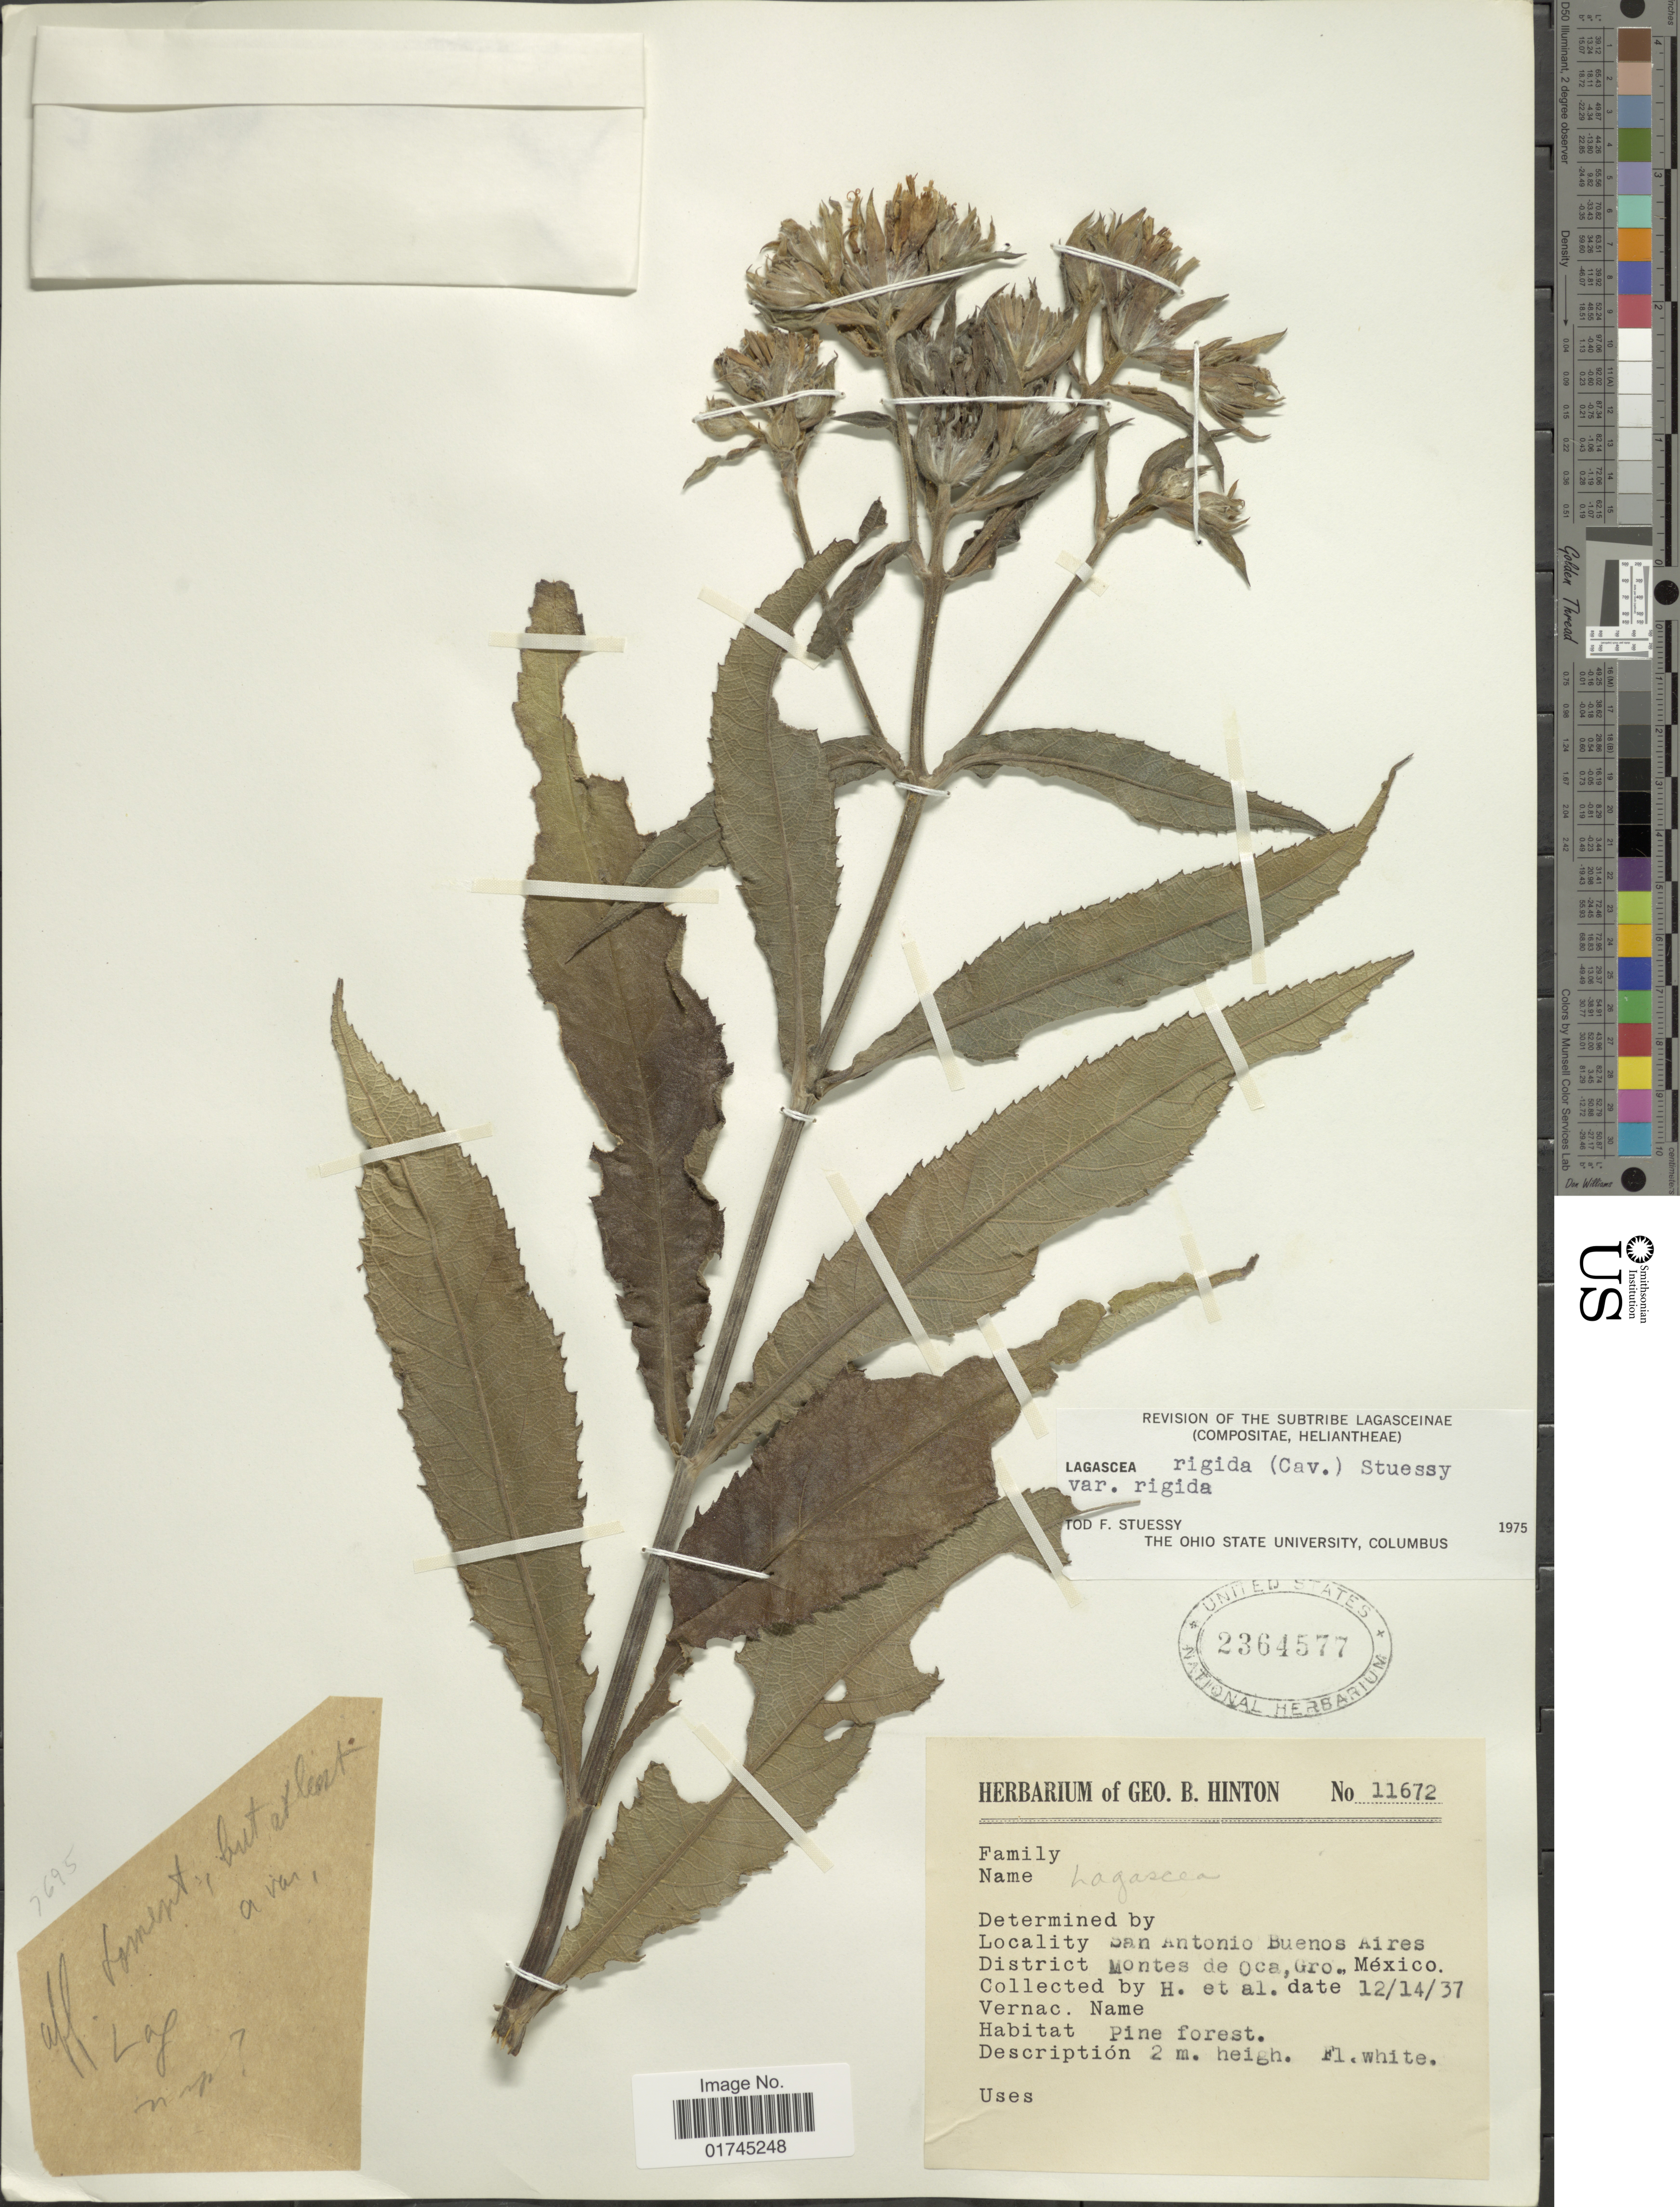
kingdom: Plantae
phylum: Tracheophyta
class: Magnoliopsida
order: Asterales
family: Asteraceae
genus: Lagascea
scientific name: Lagascea helianthifolia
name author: Kunth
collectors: G. B. Hinton & et al.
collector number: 11672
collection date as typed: Transcribed d/m/y: 14/12/37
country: Mexico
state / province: Guerrero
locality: San Antonio Buenos Aires, District Montes de Oca., pine forest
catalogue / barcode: US 2364577